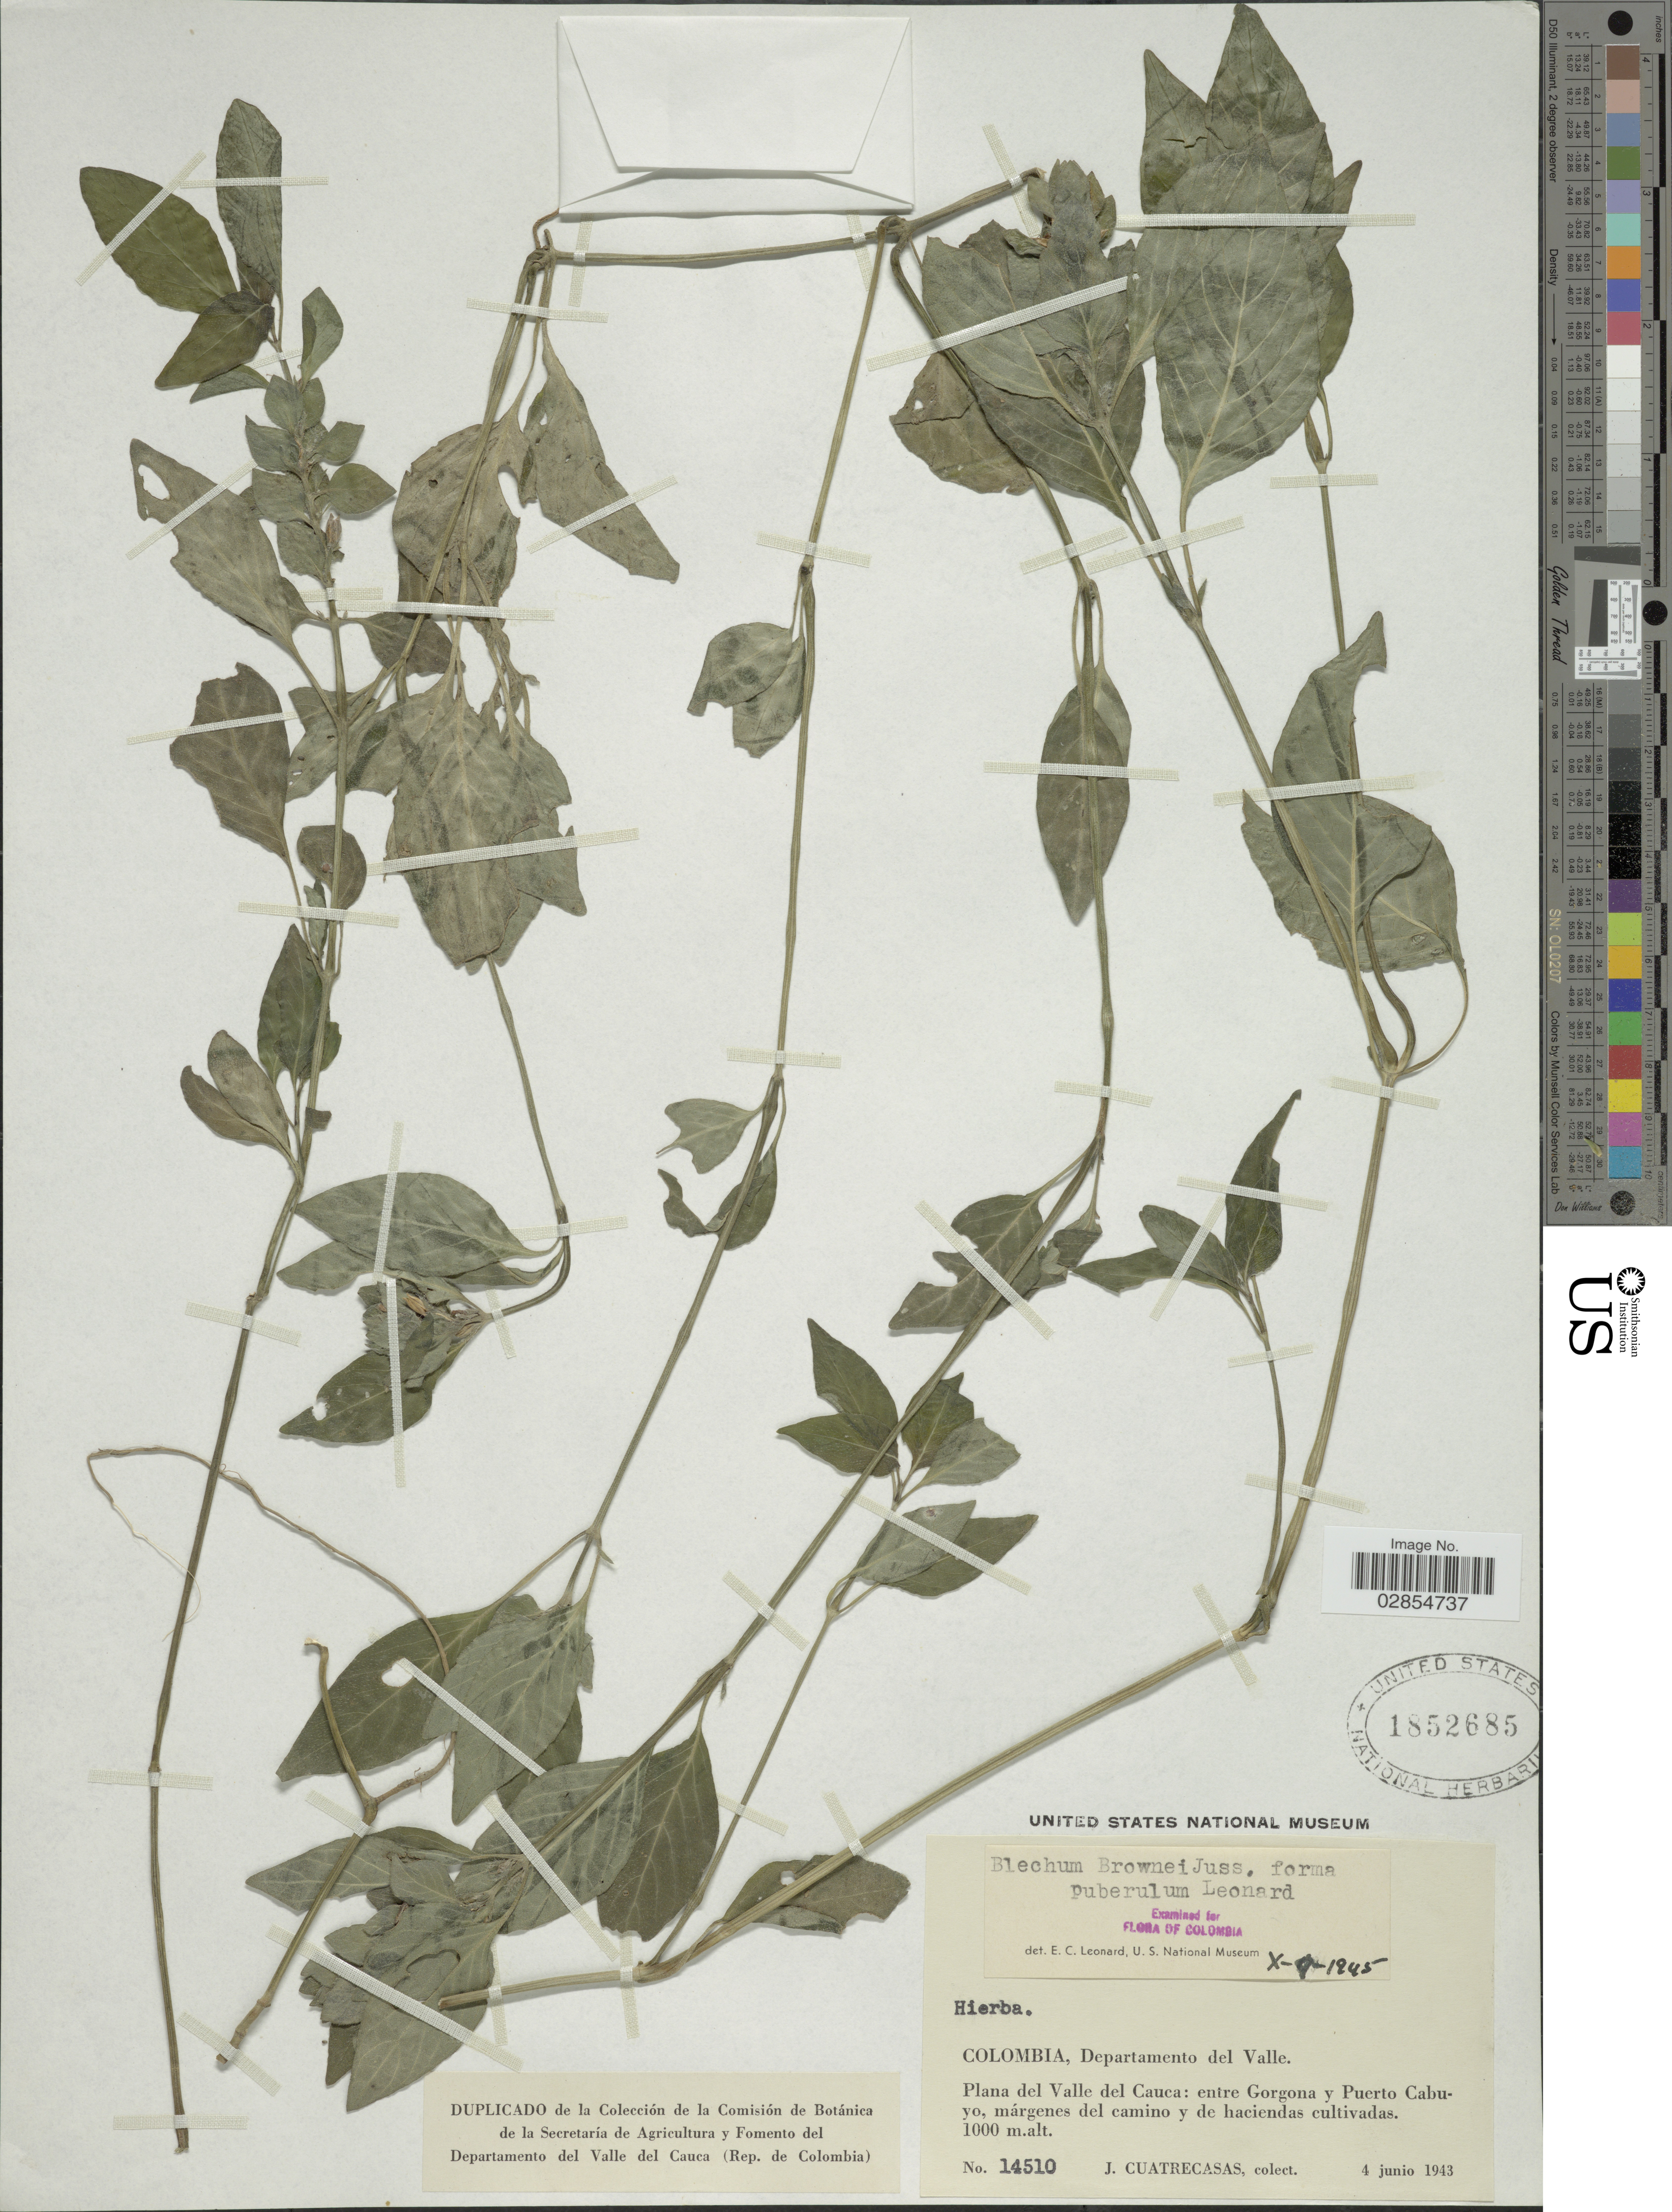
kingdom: Plantae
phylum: Tracheophyta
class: Magnoliopsida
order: Lamiales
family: Acanthaceae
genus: Blechum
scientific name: Blechum pyramidatum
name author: (Lam.) Urb.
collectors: J. Cuatrecasas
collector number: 14510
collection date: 1943-06-04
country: Colombia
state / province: Valle del Cauca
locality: Departamento del Valle. Plana del Valle del Cauca: entre Gorgona y Puerto Cabuyo, márgenes del camino y de haciendas cultivadas.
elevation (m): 1000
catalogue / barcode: US 1852685